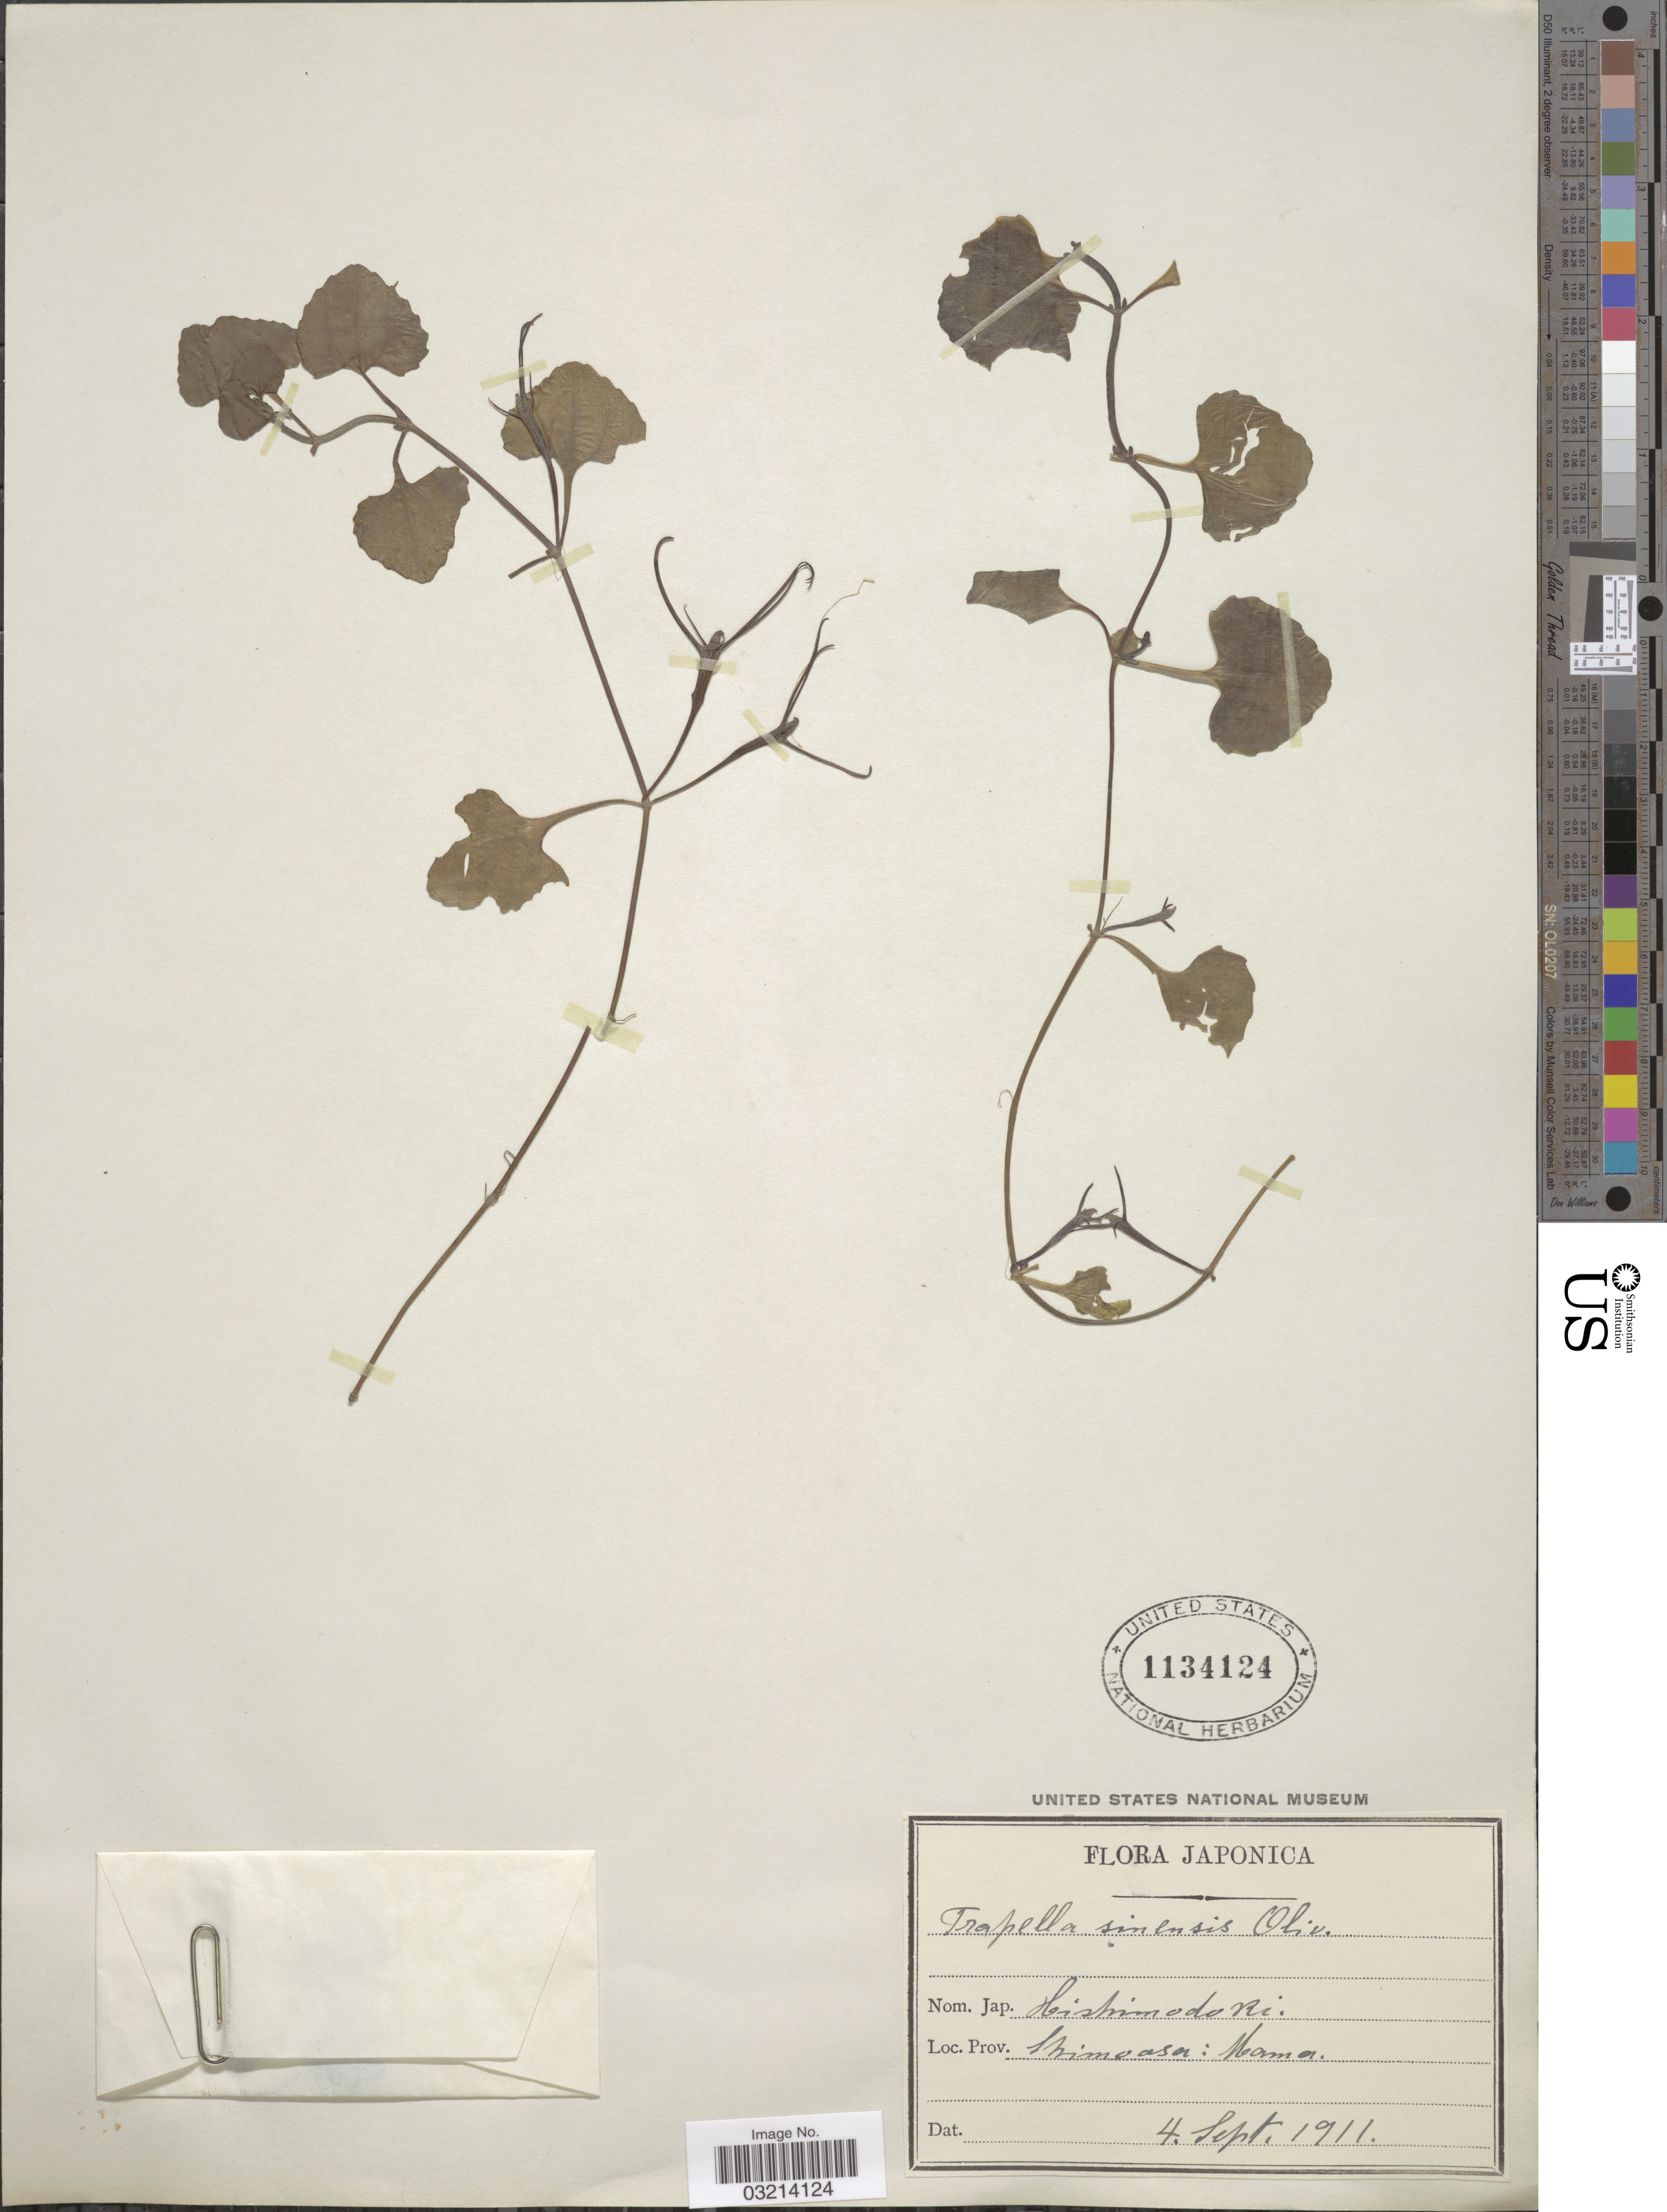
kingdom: Plantae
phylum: Tracheophyta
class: Magnoliopsida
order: Lamiales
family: Plantaginaceae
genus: Trapella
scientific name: Trapella sinensis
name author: Oliv.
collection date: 1911-09-04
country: Japan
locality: Prov. Shimoosa: Mama.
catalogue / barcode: US 1134124